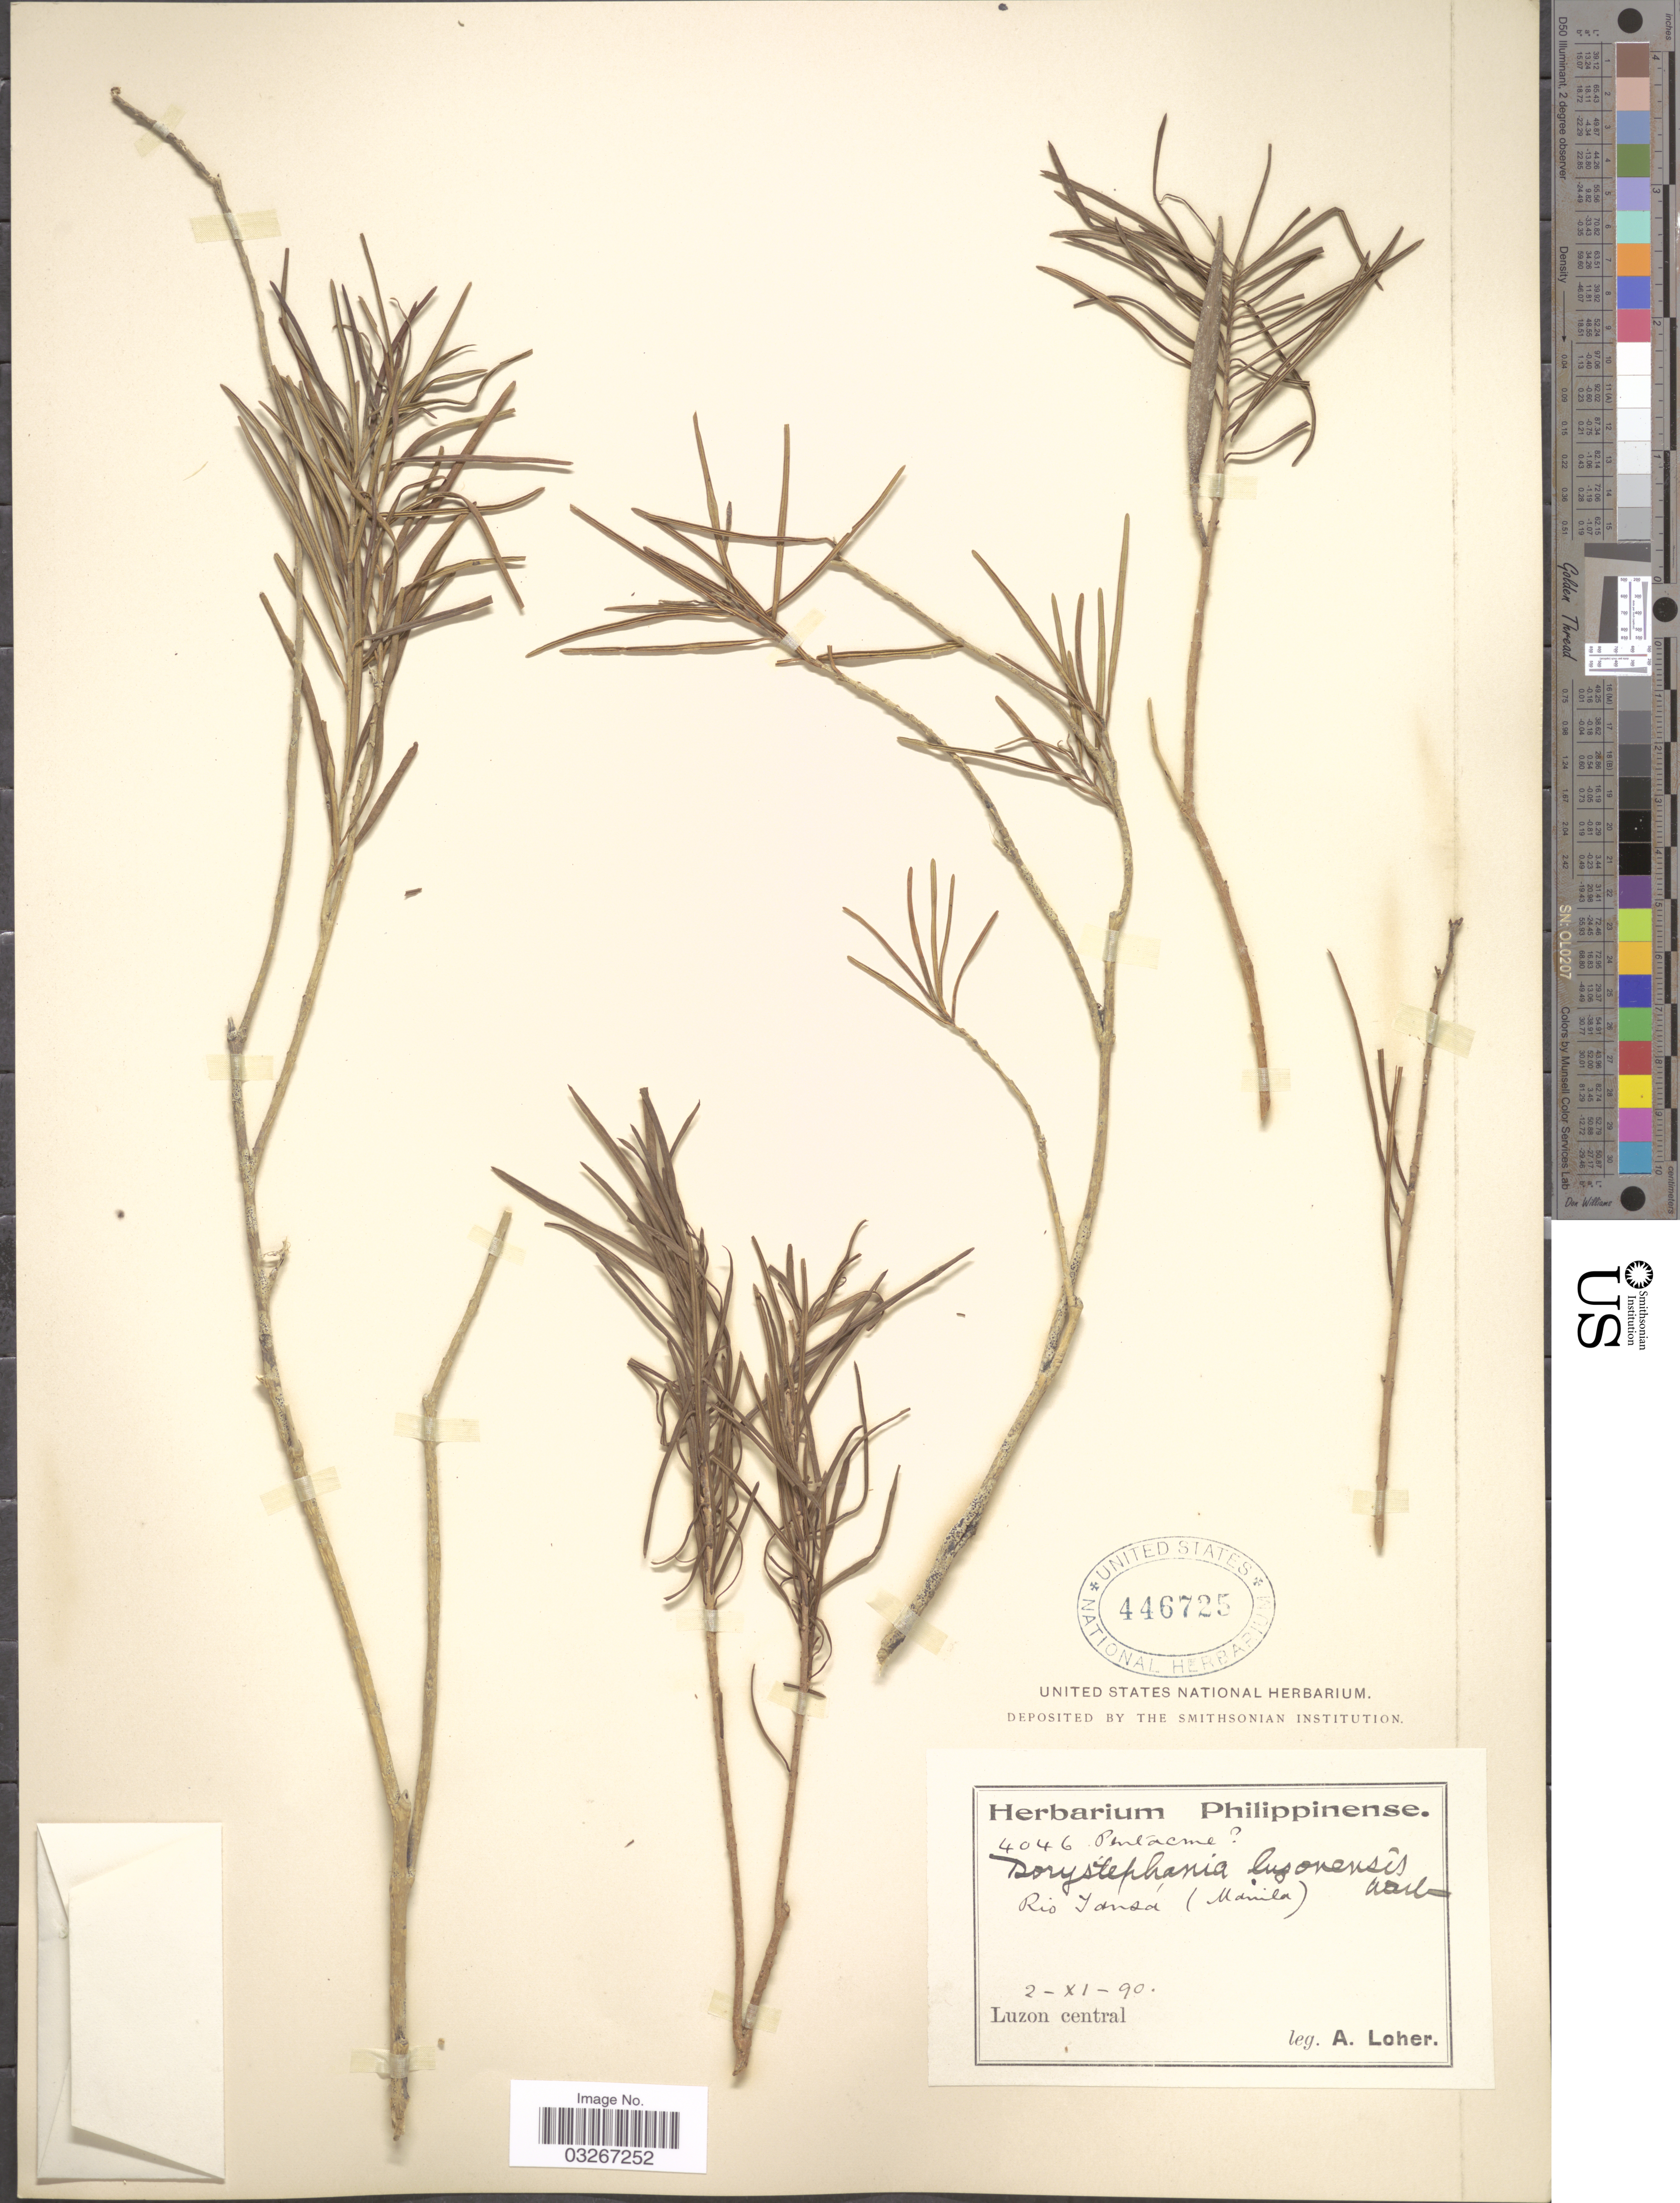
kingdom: Plantae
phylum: Tracheophyta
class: Magnoliopsida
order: Gentianales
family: Apocynaceae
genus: Dorystephania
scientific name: Dorystephania luzonensis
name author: Warb.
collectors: A. Loher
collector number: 4046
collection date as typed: Transcribed d/m/y: 2/11/90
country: Philippines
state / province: Central Luzon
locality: Luzon central.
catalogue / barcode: US 446725